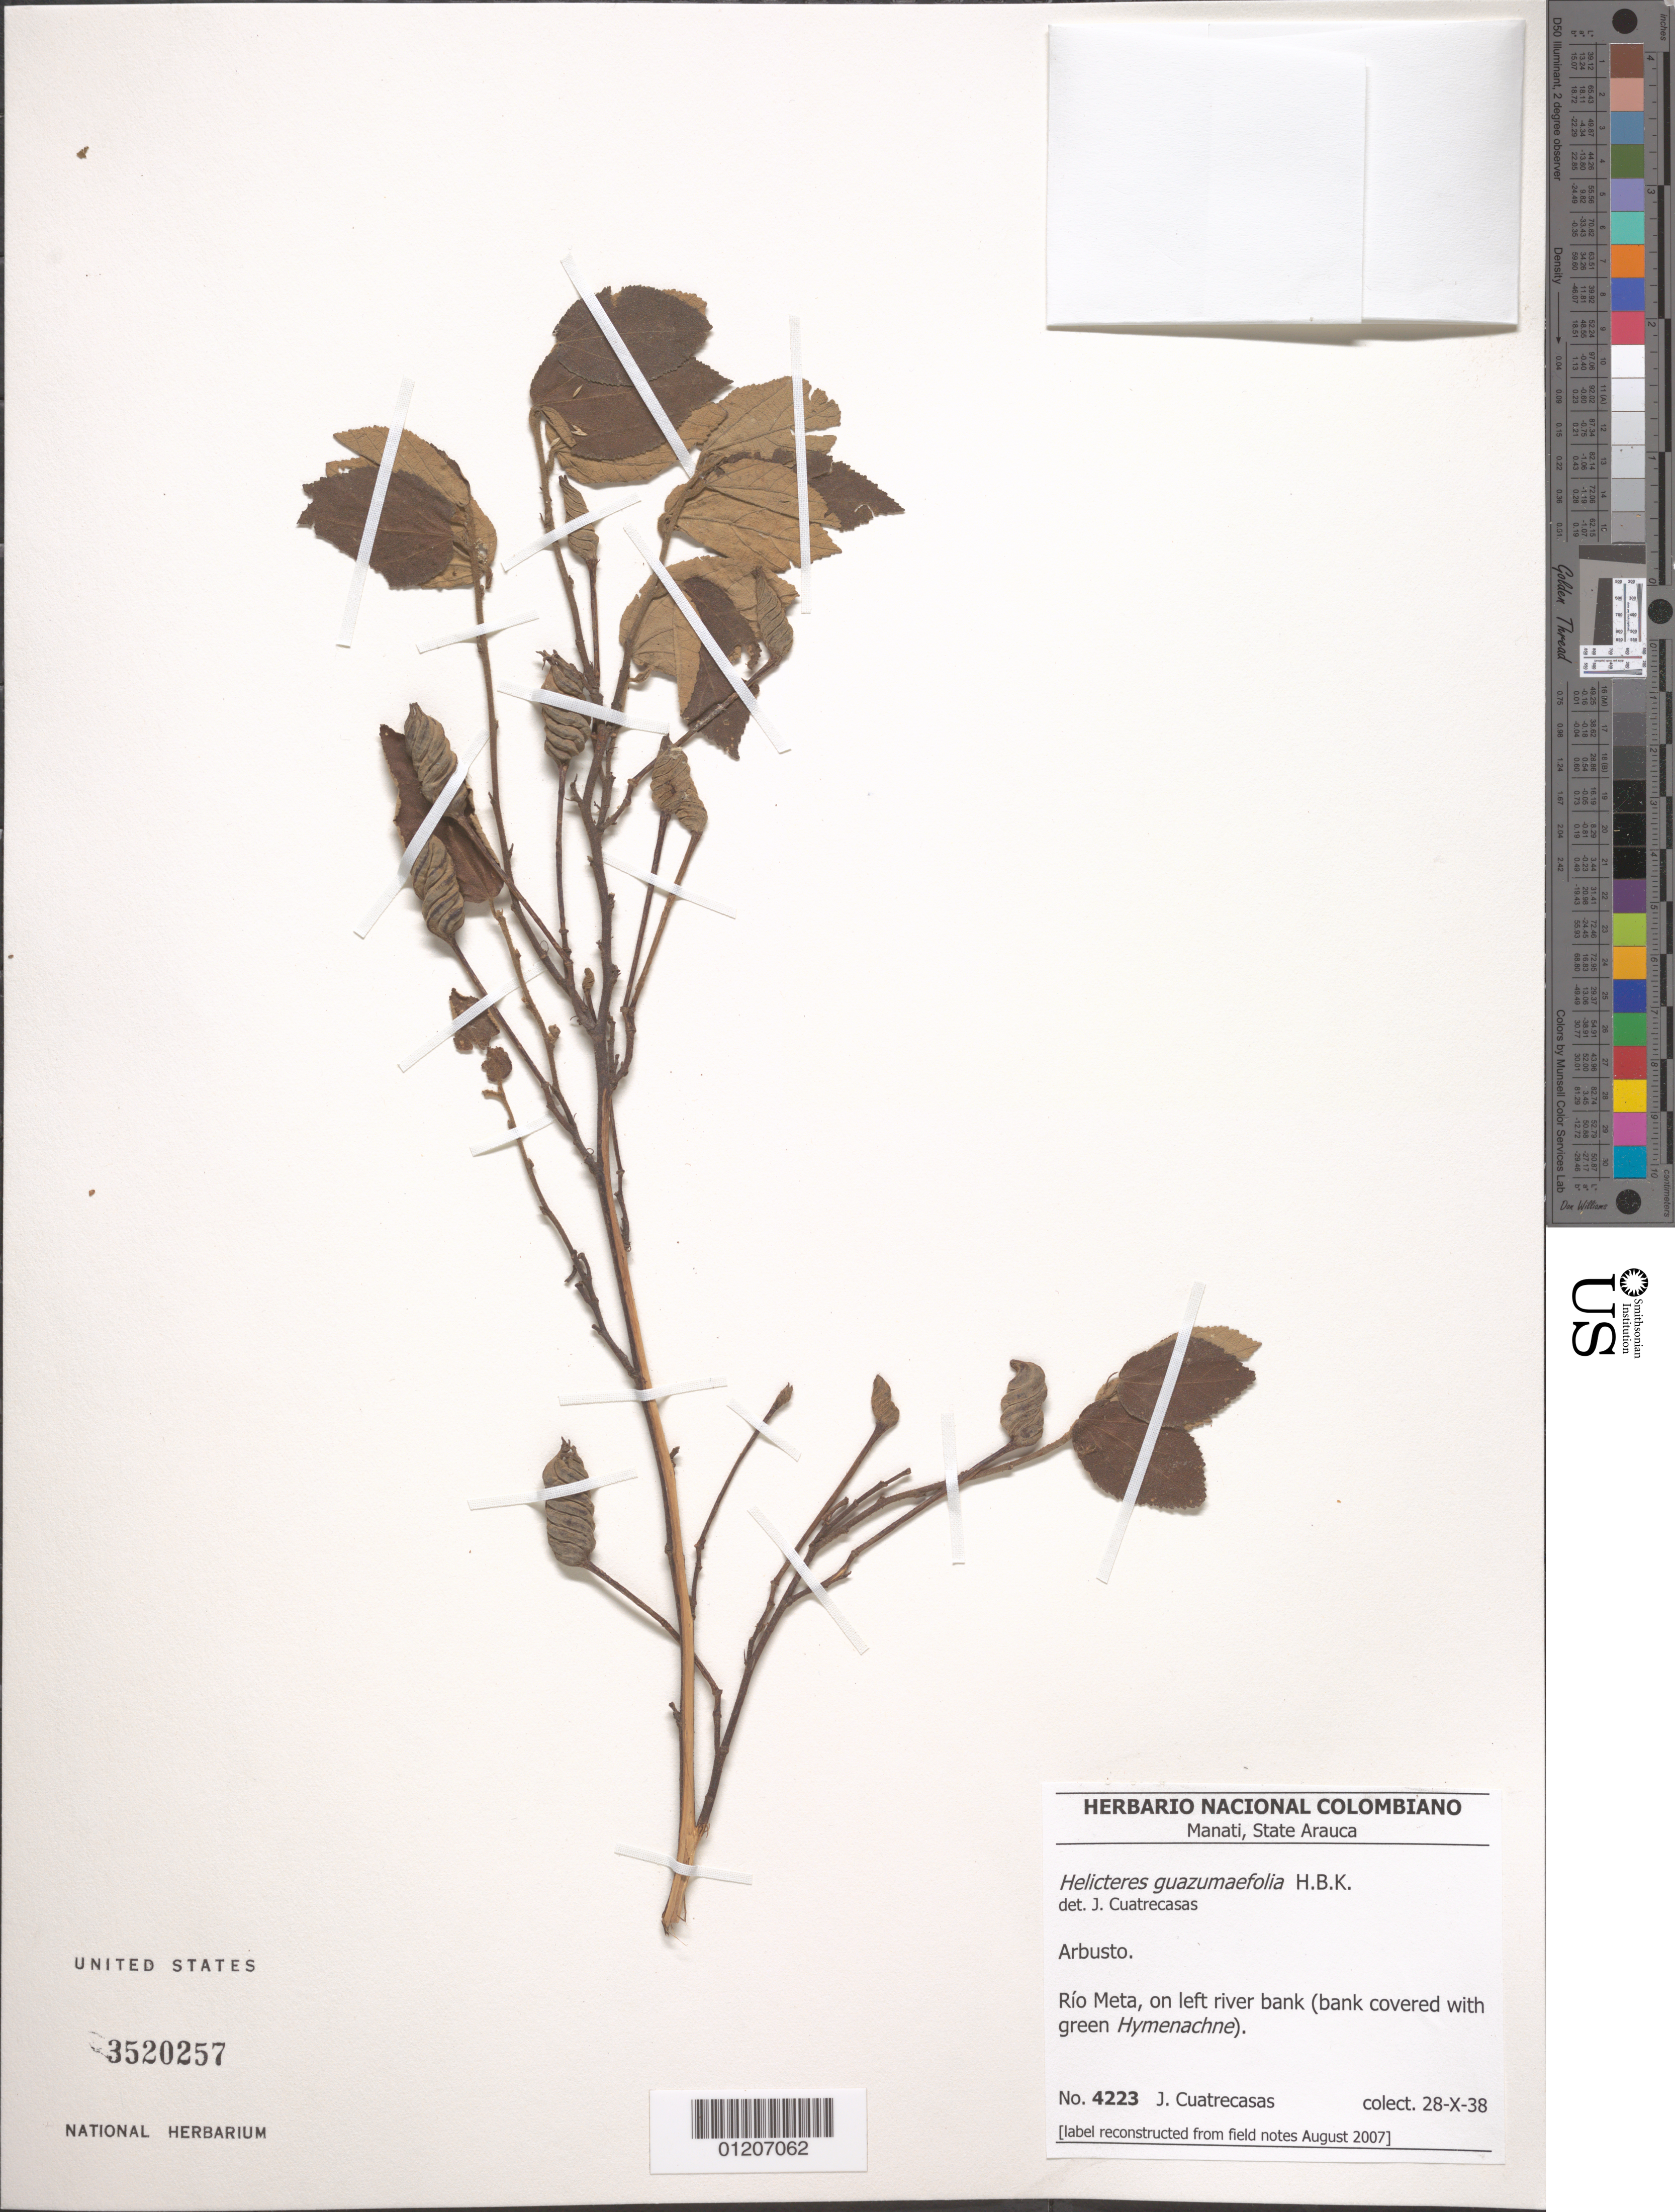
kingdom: Plantae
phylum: Tracheophyta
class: Magnoliopsida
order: Malvales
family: Malvaceae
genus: Helicteres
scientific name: Helicteres guazumifolia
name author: Kunth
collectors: J. Cuatrecasas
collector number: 4223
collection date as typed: Transcribed d/m/y: 28/10/38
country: Colombia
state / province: Arauca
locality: Manati. Río Meta, on left river bank.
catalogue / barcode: US 3520257